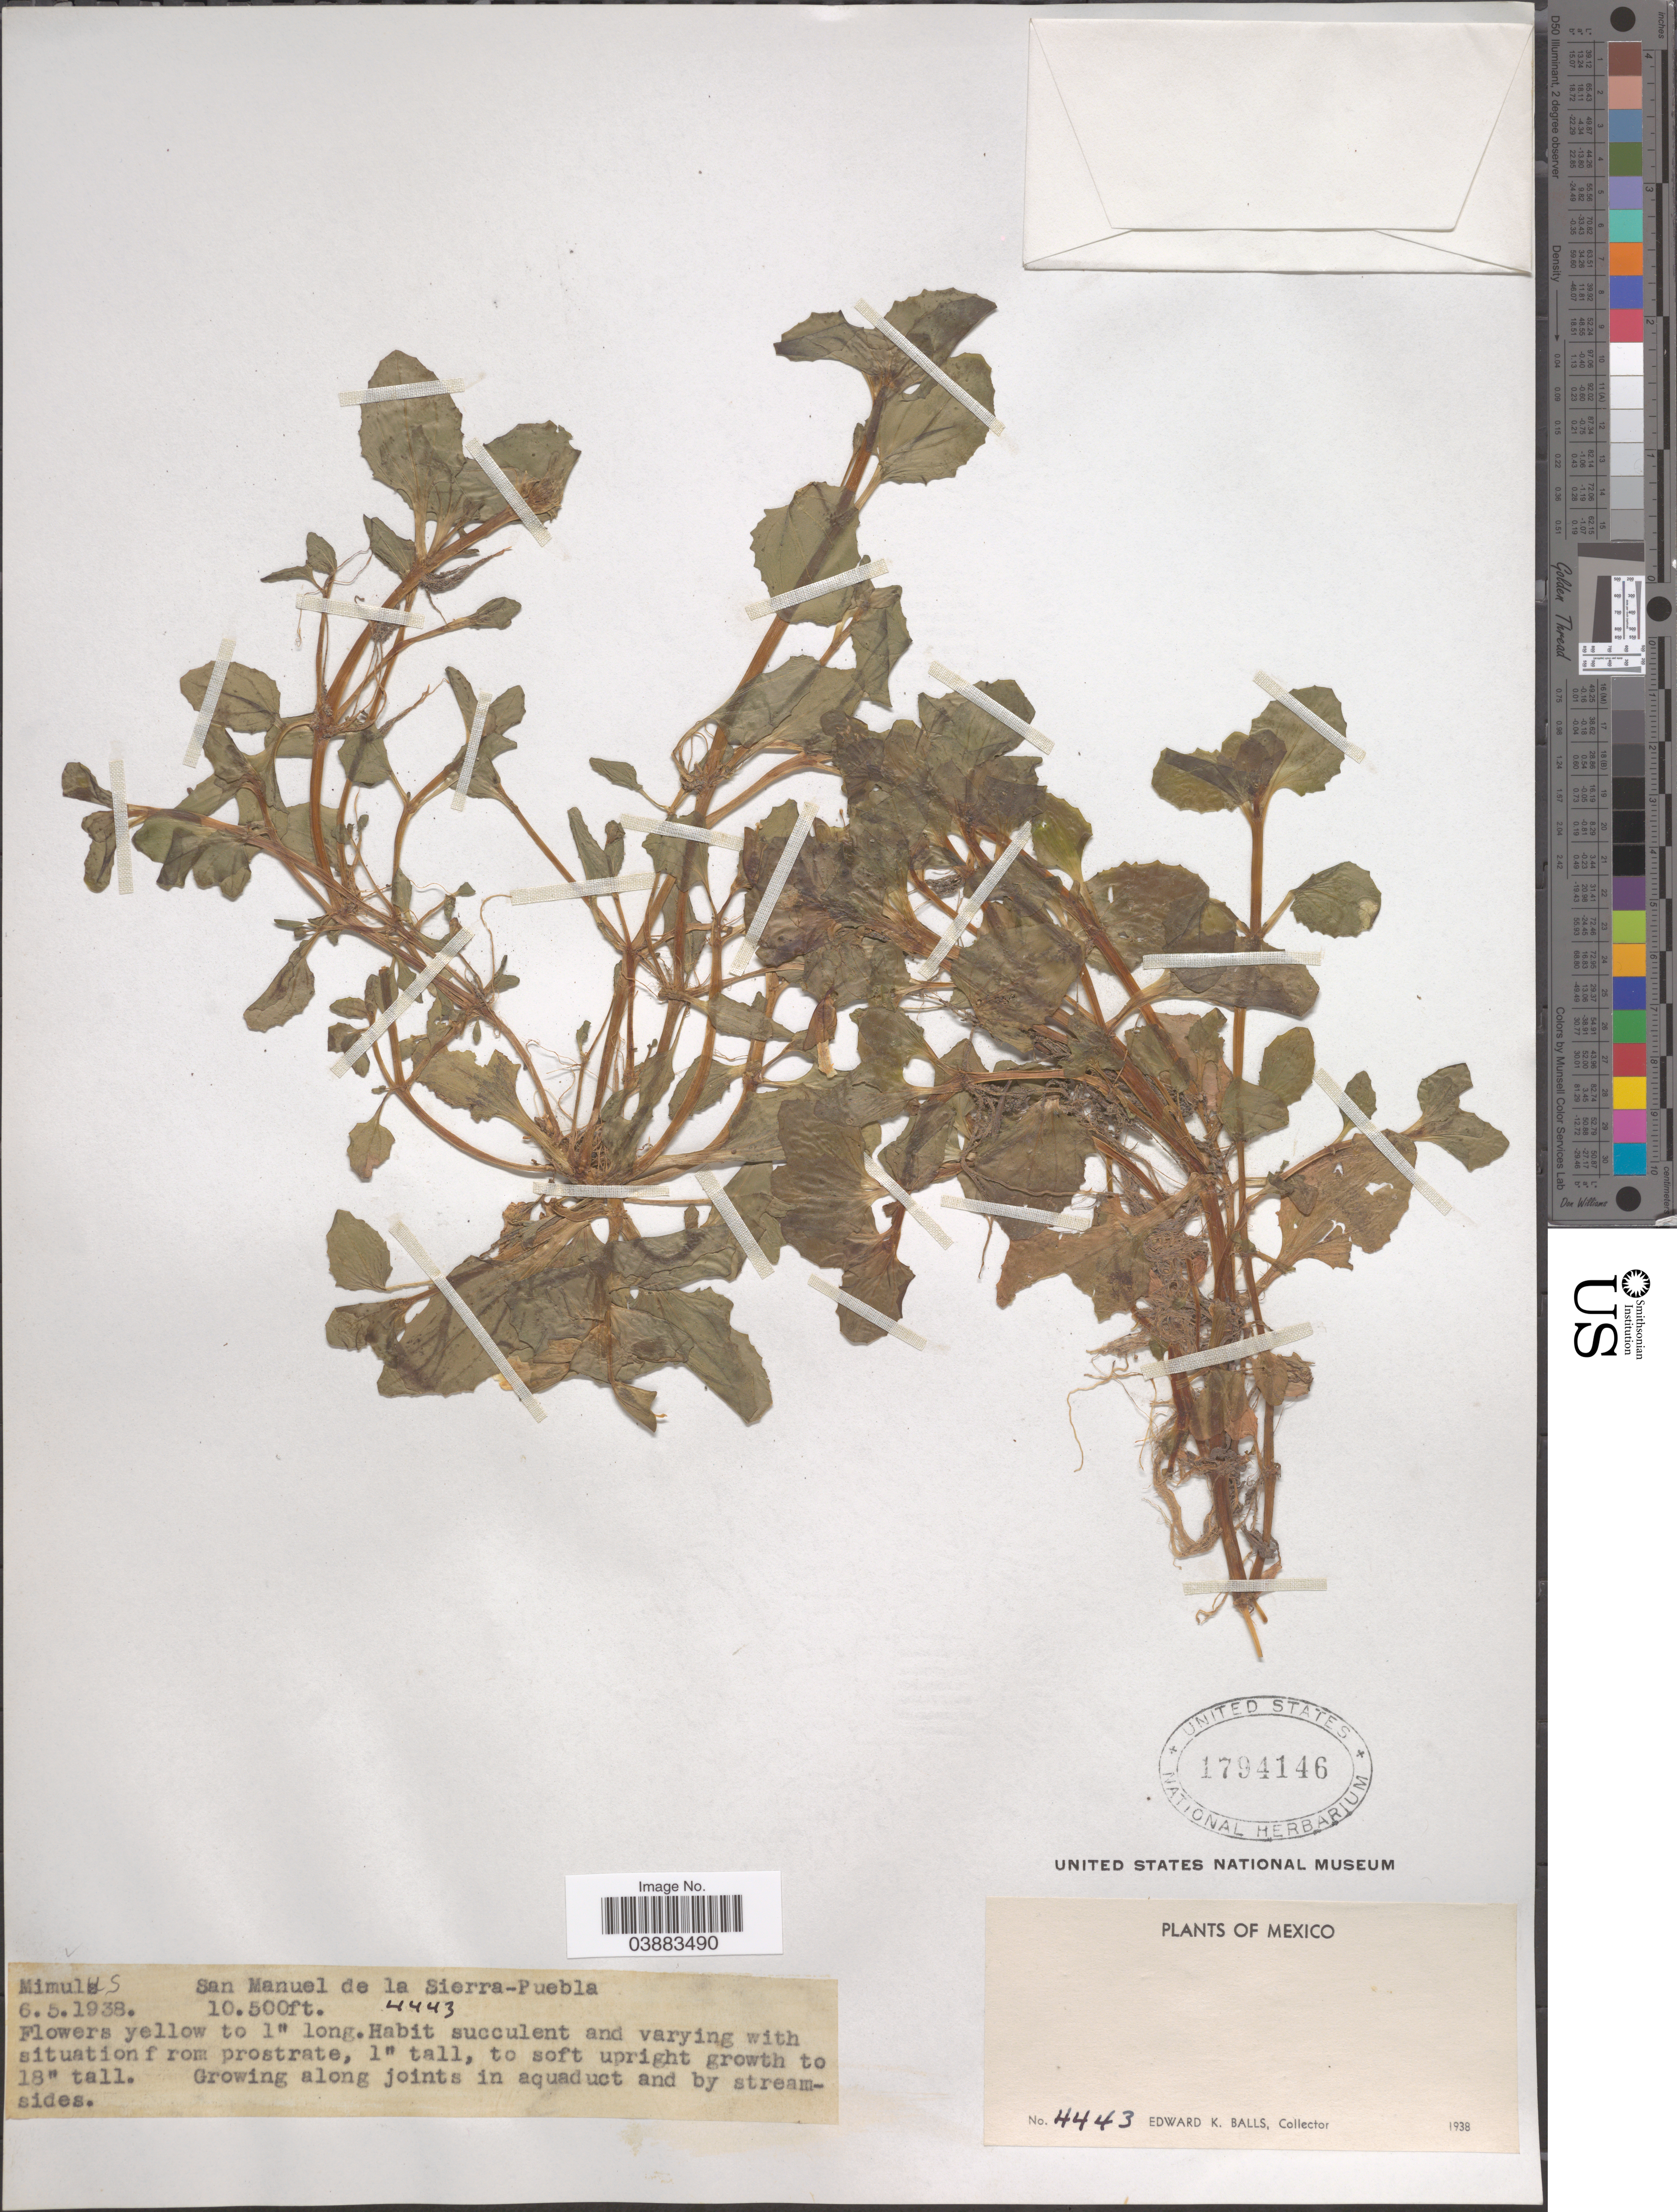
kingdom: Plantae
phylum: Tracheophyta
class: Magnoliopsida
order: Lamiales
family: Phrymaceae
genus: Mimulus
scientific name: Mimulus sp.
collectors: E. K. Balls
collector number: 4443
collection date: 1938-05-06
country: Mexico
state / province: Puebla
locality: San Manuel de la Sierra.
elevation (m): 3200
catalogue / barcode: US 1794146